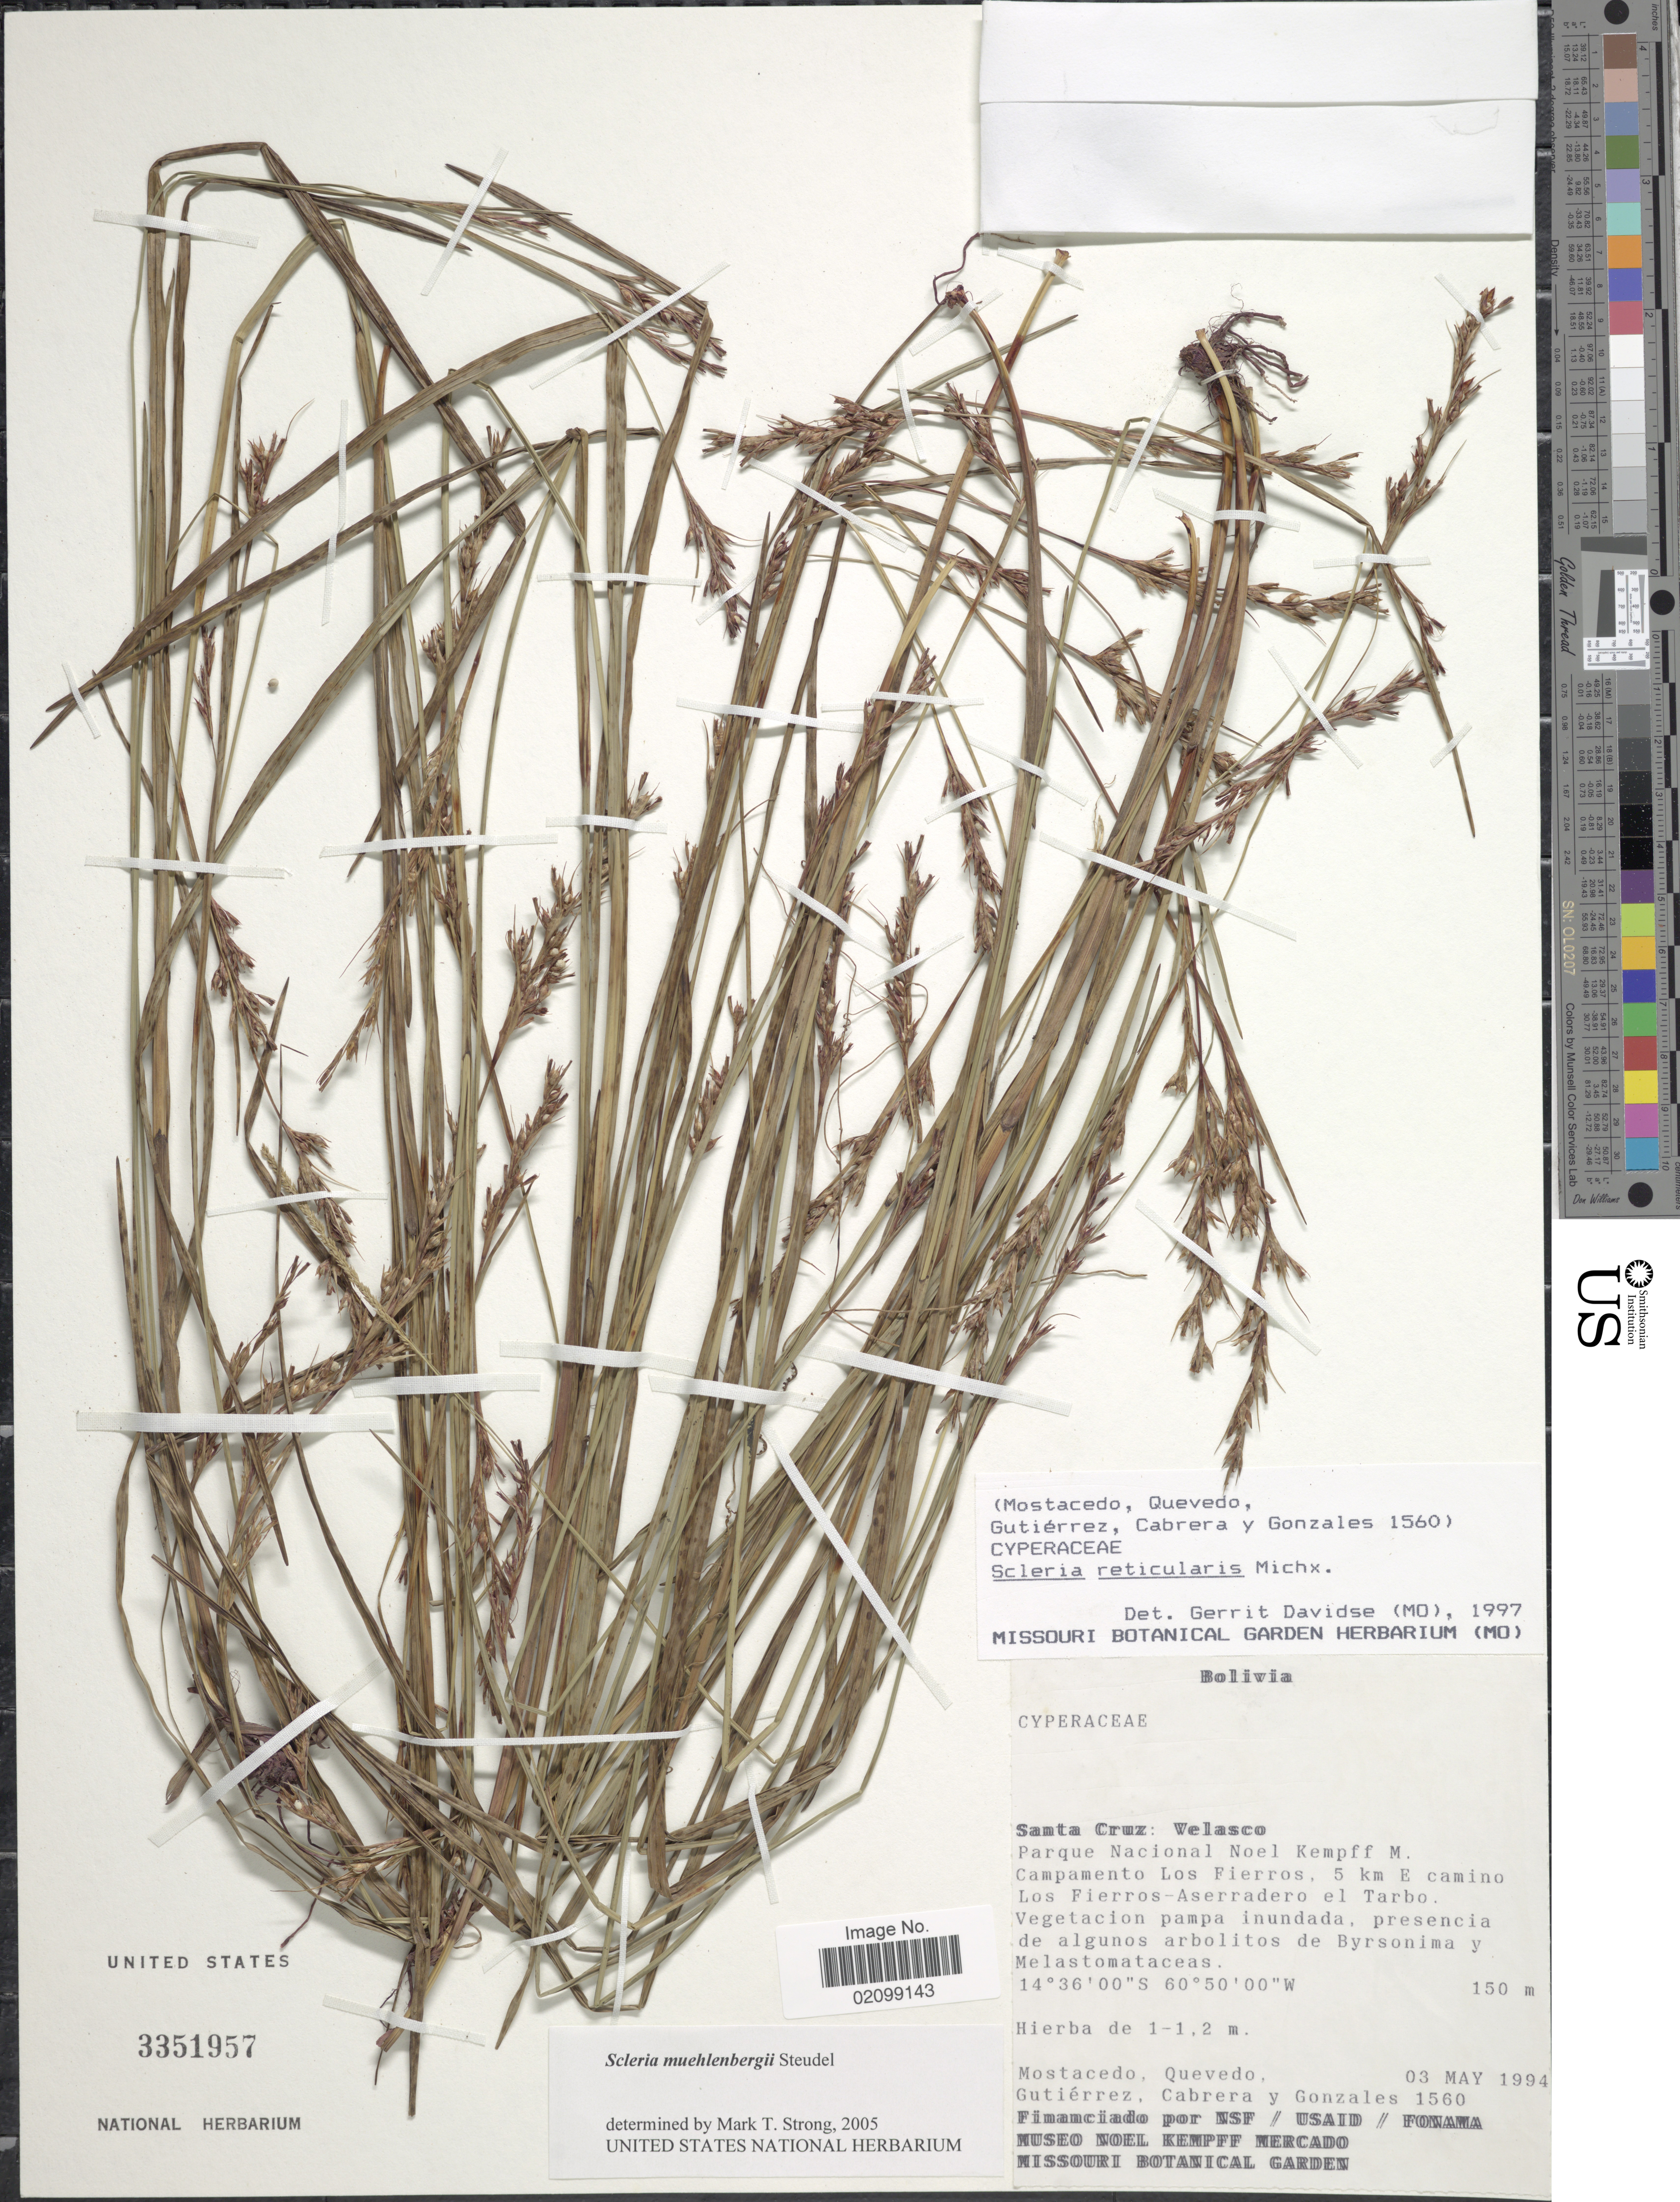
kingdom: Plantae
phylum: Tracheophyta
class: Liliopsida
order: Poales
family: Cyperaceae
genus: Scleria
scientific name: Scleria muehlenbergii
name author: Steud.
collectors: Mostacedo, --, -- Quevedo, Gutiérrez, --, Cabrera, -- & Gonzales, --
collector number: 1560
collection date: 1994-05-03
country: Bolivia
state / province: Santa Cruz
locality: Santa Cruz: Velasco, Parque Nacional Noel Kempff M. Campamento Los Fierros. 5 km E camino Los Fierros-Aserradero el Tarbo.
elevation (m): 150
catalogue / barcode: US 3351957